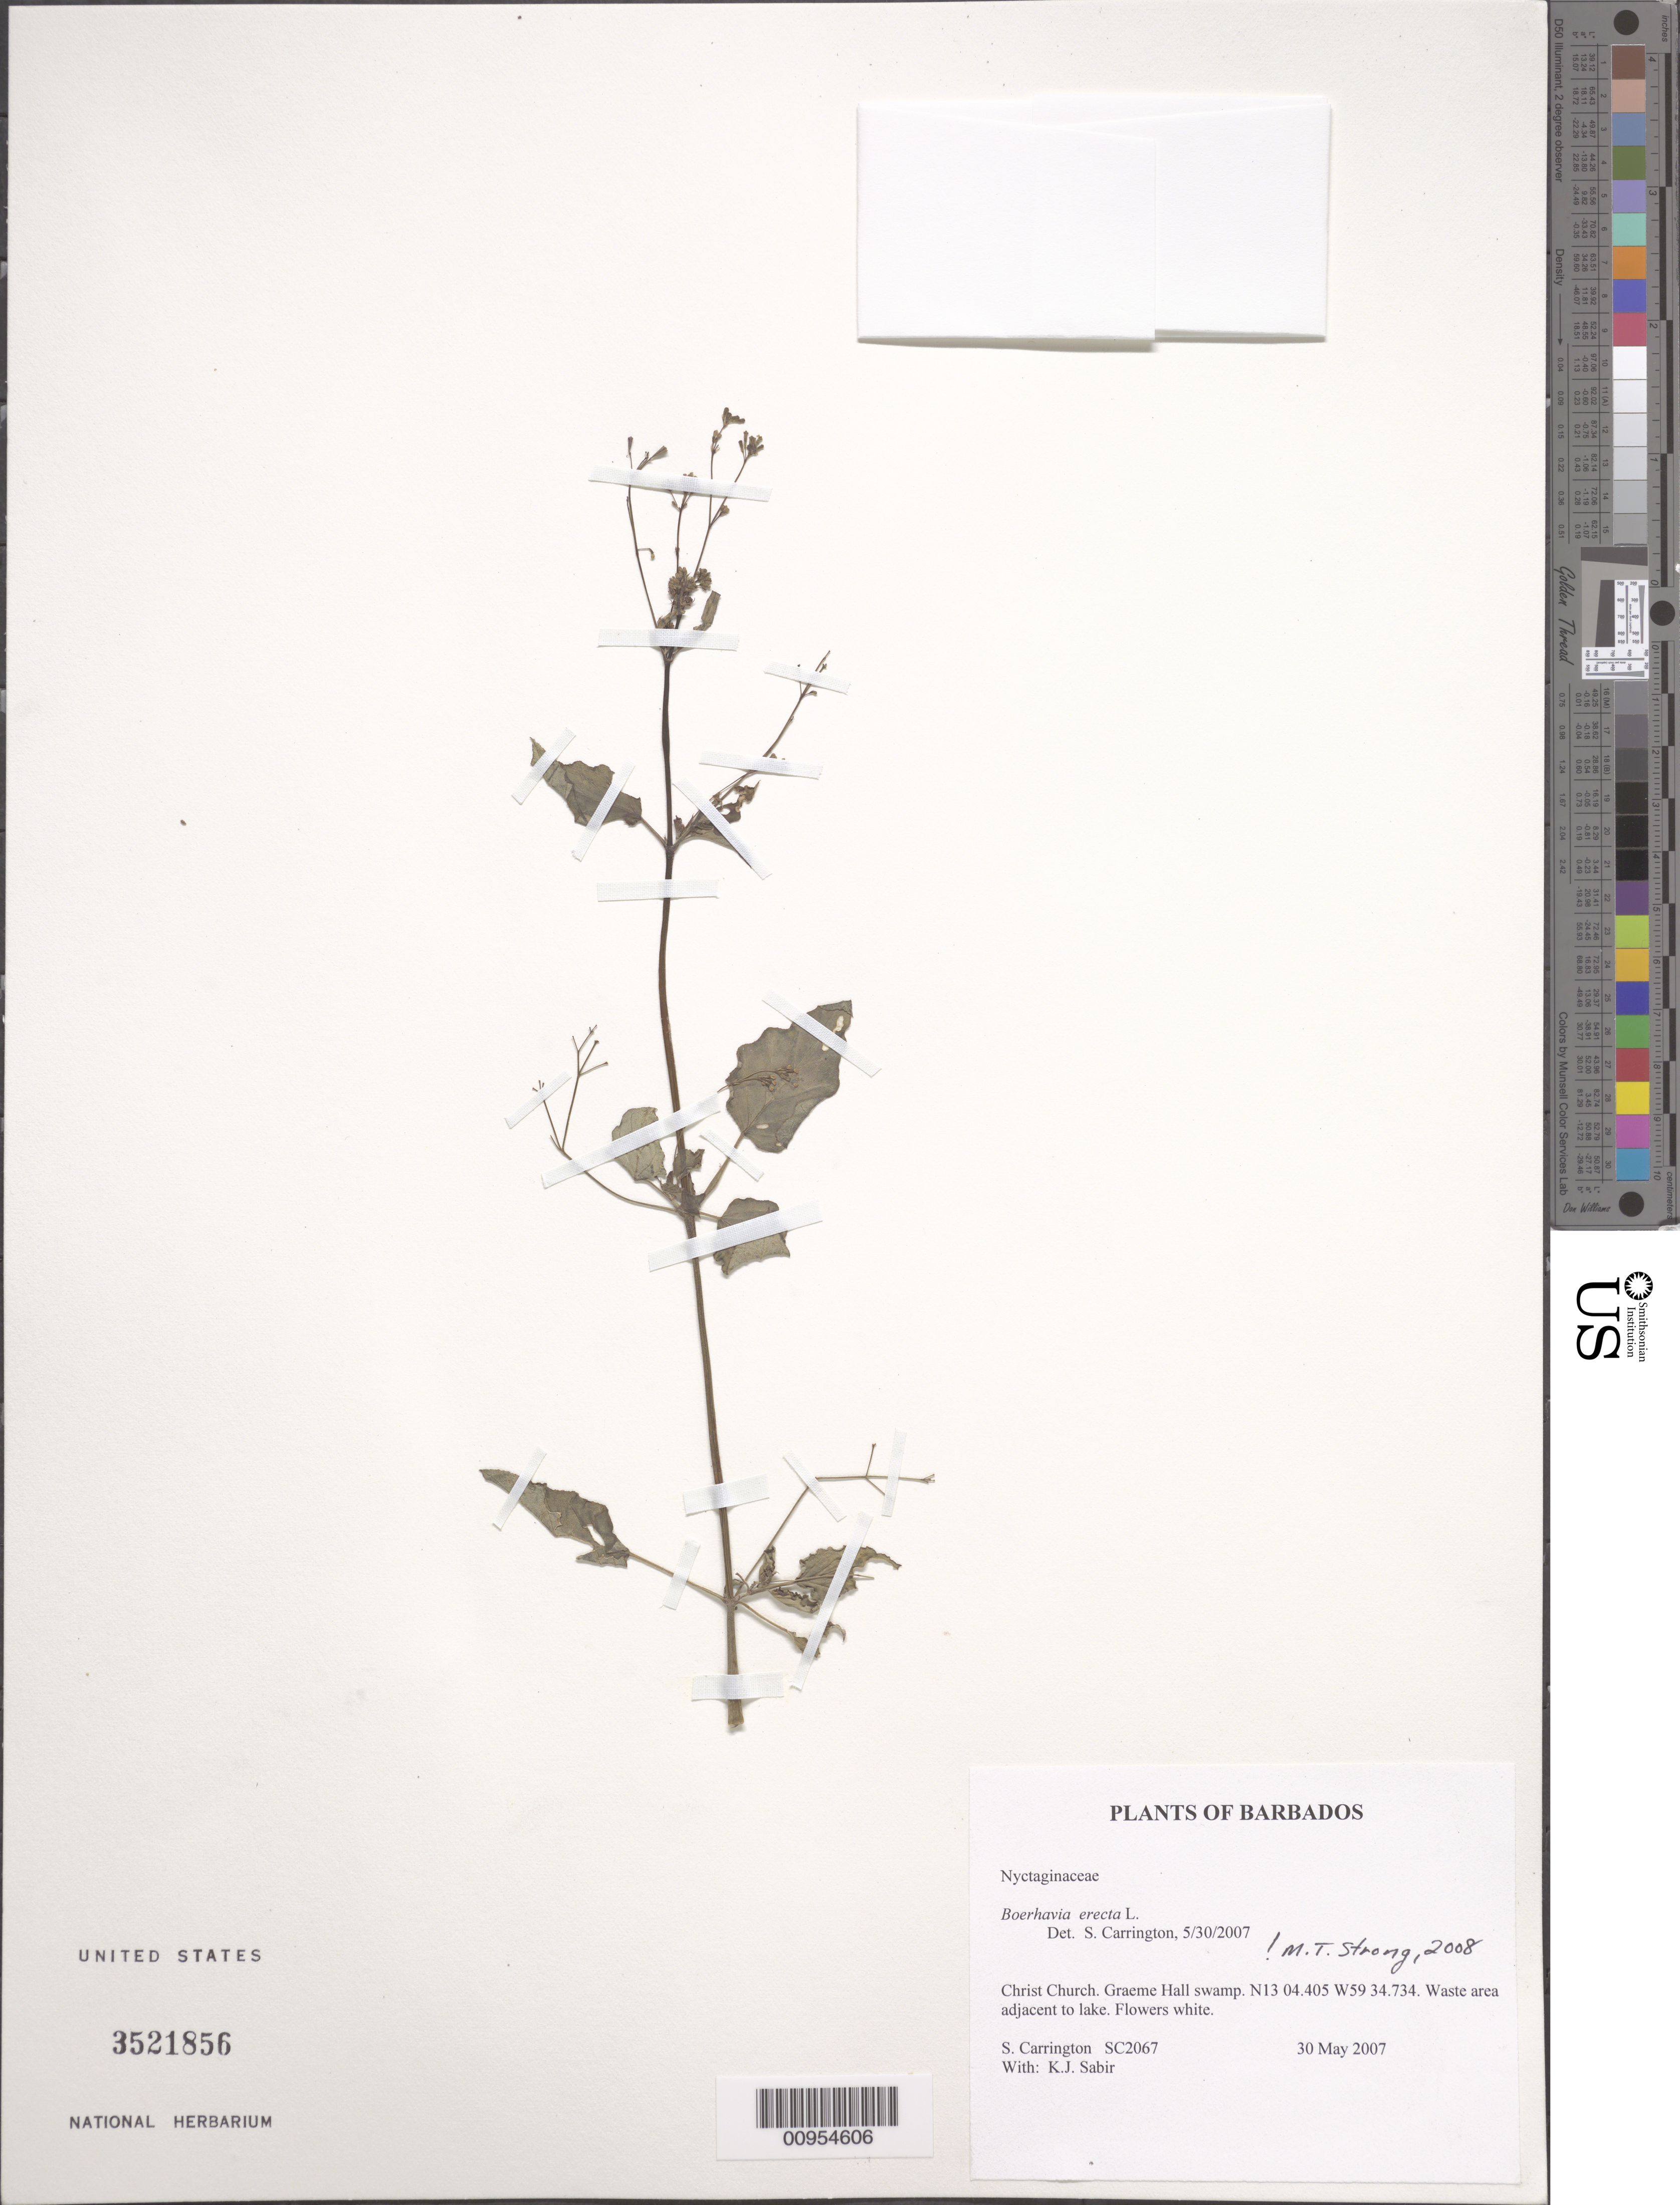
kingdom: Plantae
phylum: Tracheophyta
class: Magnoliopsida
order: Caryophyllales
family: Nyctaginaceae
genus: Boerhavia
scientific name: Boerhavia erecta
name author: L.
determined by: Strong, M. T., (US), Smithsonian Institution - National Museum of Natural History (UNITED STATES)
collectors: C. M. S. Carrington & K. Sabir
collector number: SC 2067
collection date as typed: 30 May 2007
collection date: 2007-05-30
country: Barbados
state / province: Christ Church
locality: Graeme Hall swamp.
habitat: Waste area adjacent to lake.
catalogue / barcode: US 3521856